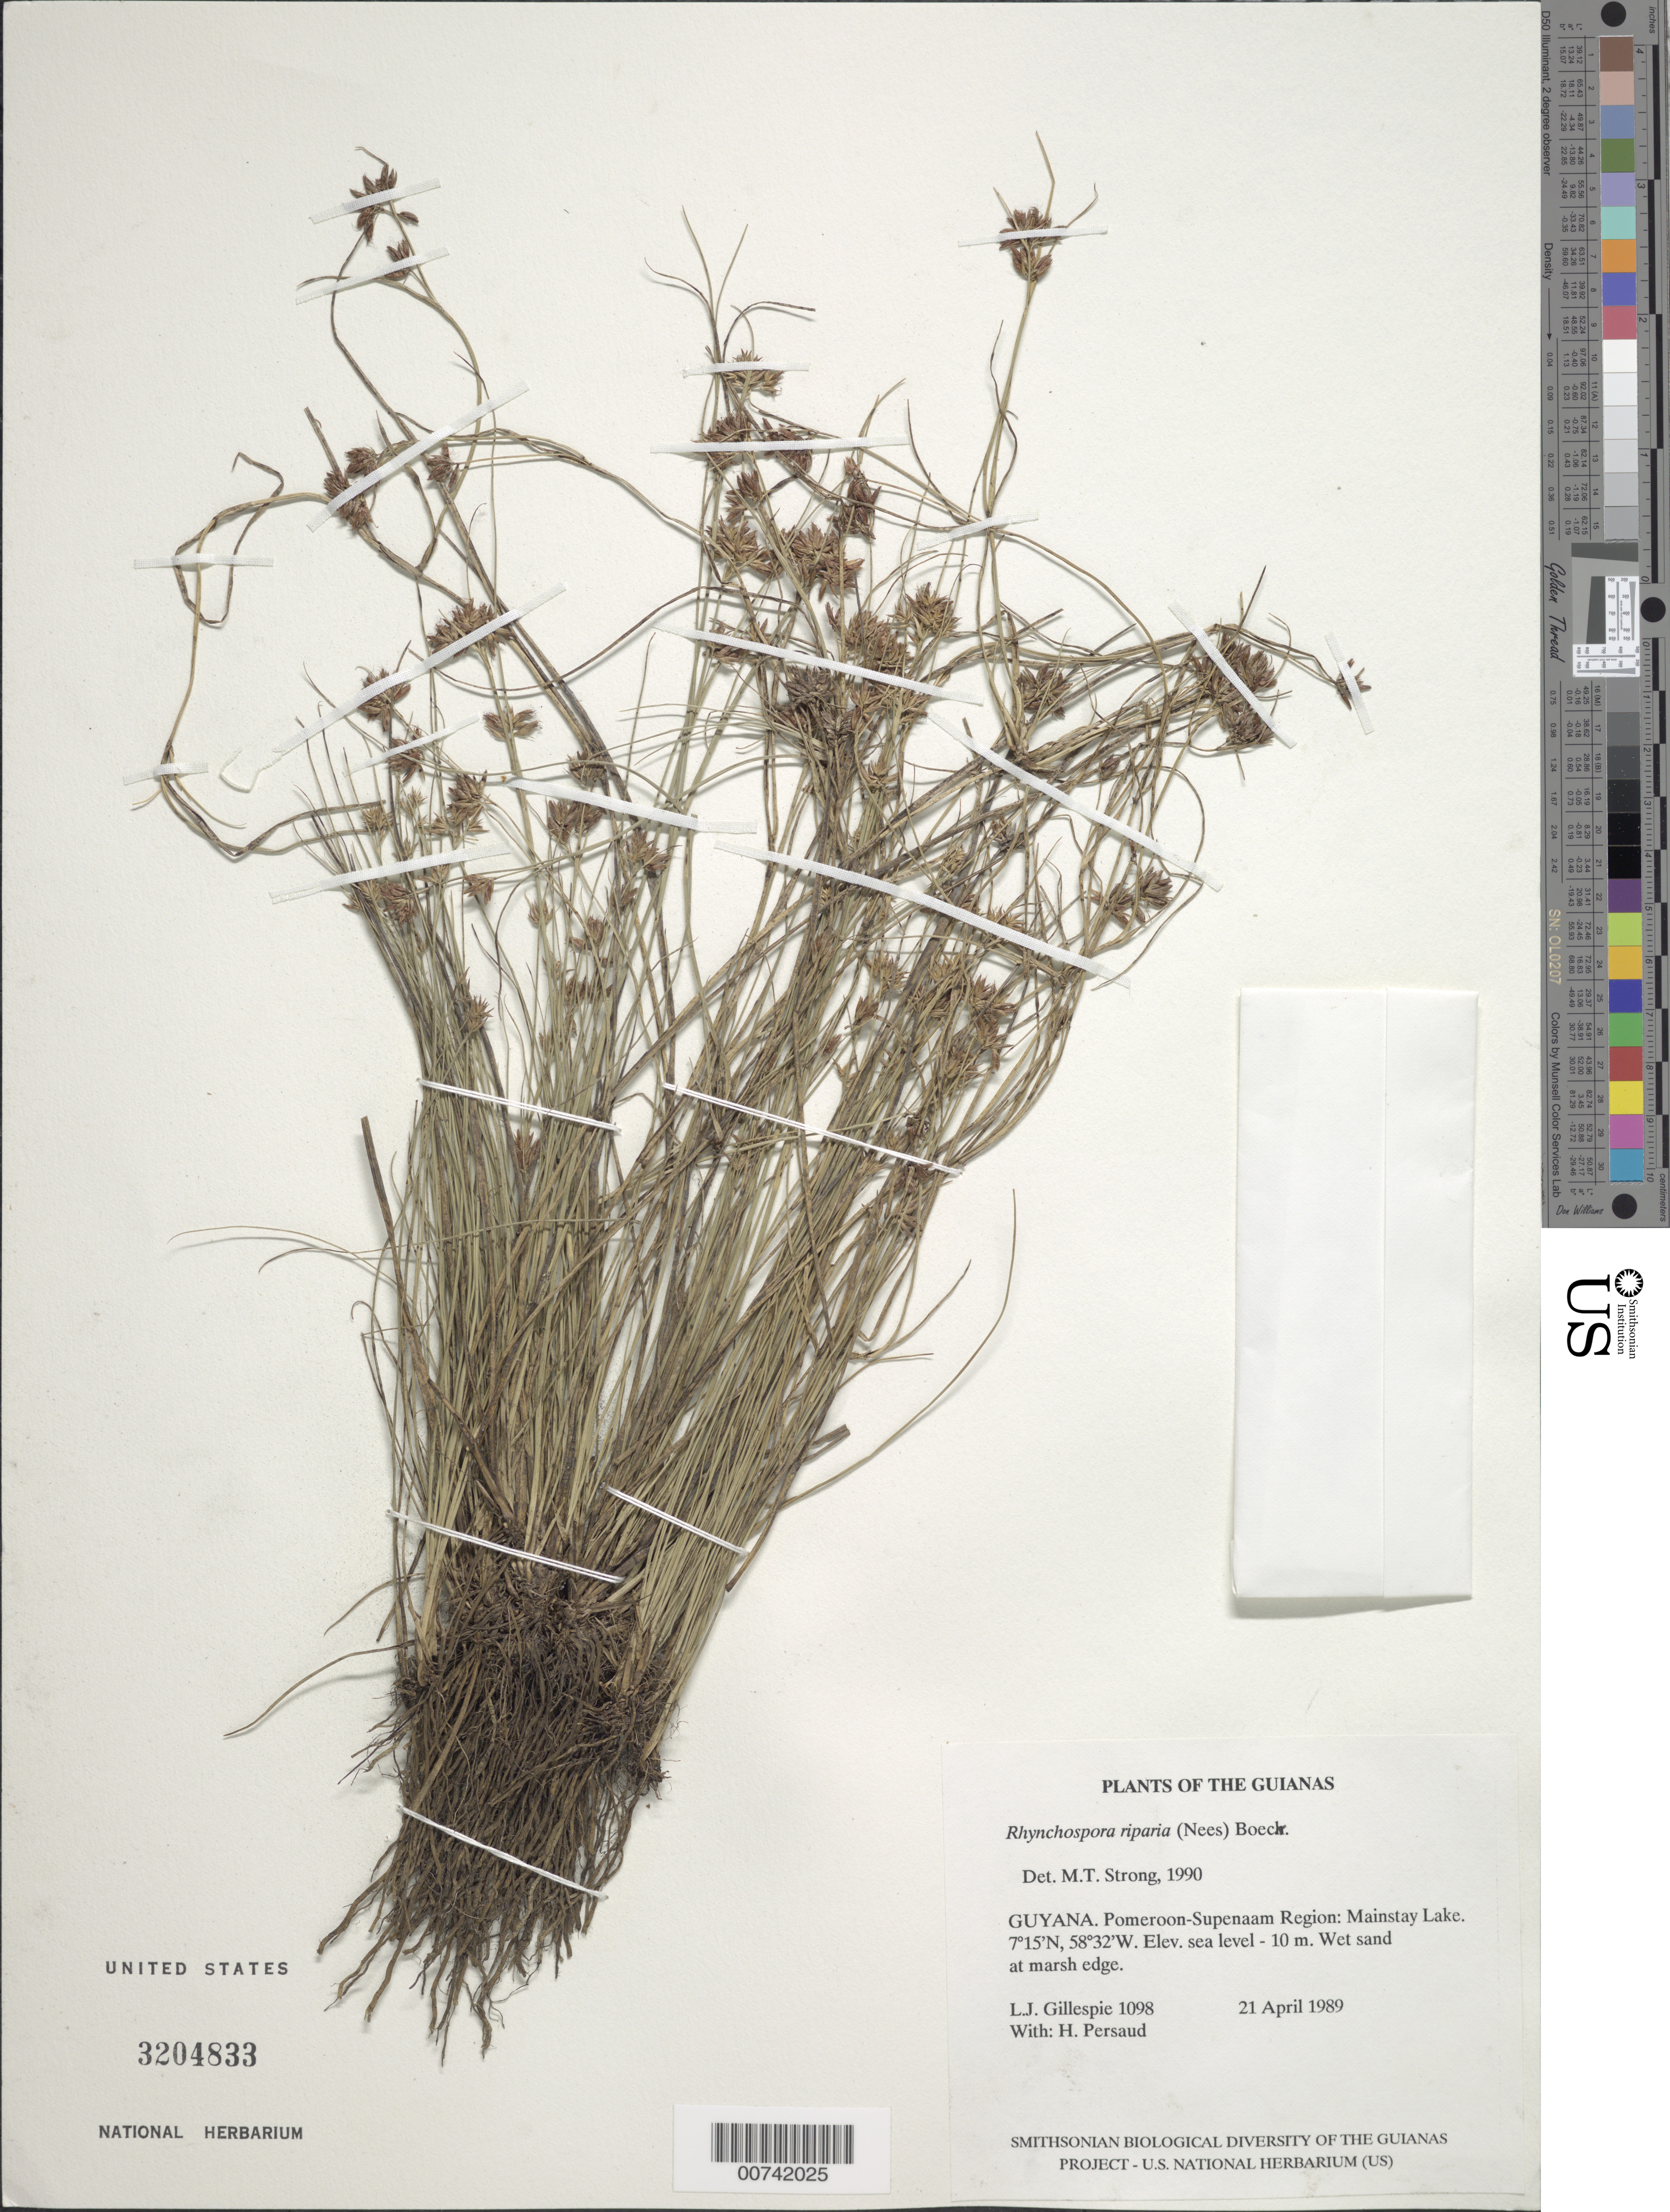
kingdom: Plantae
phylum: Tracheophyta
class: Liliopsida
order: Poales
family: Cyperaceae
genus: Rhynchospora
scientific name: Rhynchospora riparia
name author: (Nees) Boeckeler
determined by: Strong, M. T., (US), Smithsonian Institution - National Museum of Natural History (UNITED STATES)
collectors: L. J. Gillespie & H. Persaud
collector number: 1098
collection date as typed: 21 April 1989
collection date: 1989-04-21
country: Guyana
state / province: Pomeroon-Supenaam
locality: Mainstay Lake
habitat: Wet sand at marsh edge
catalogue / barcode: US 3204833